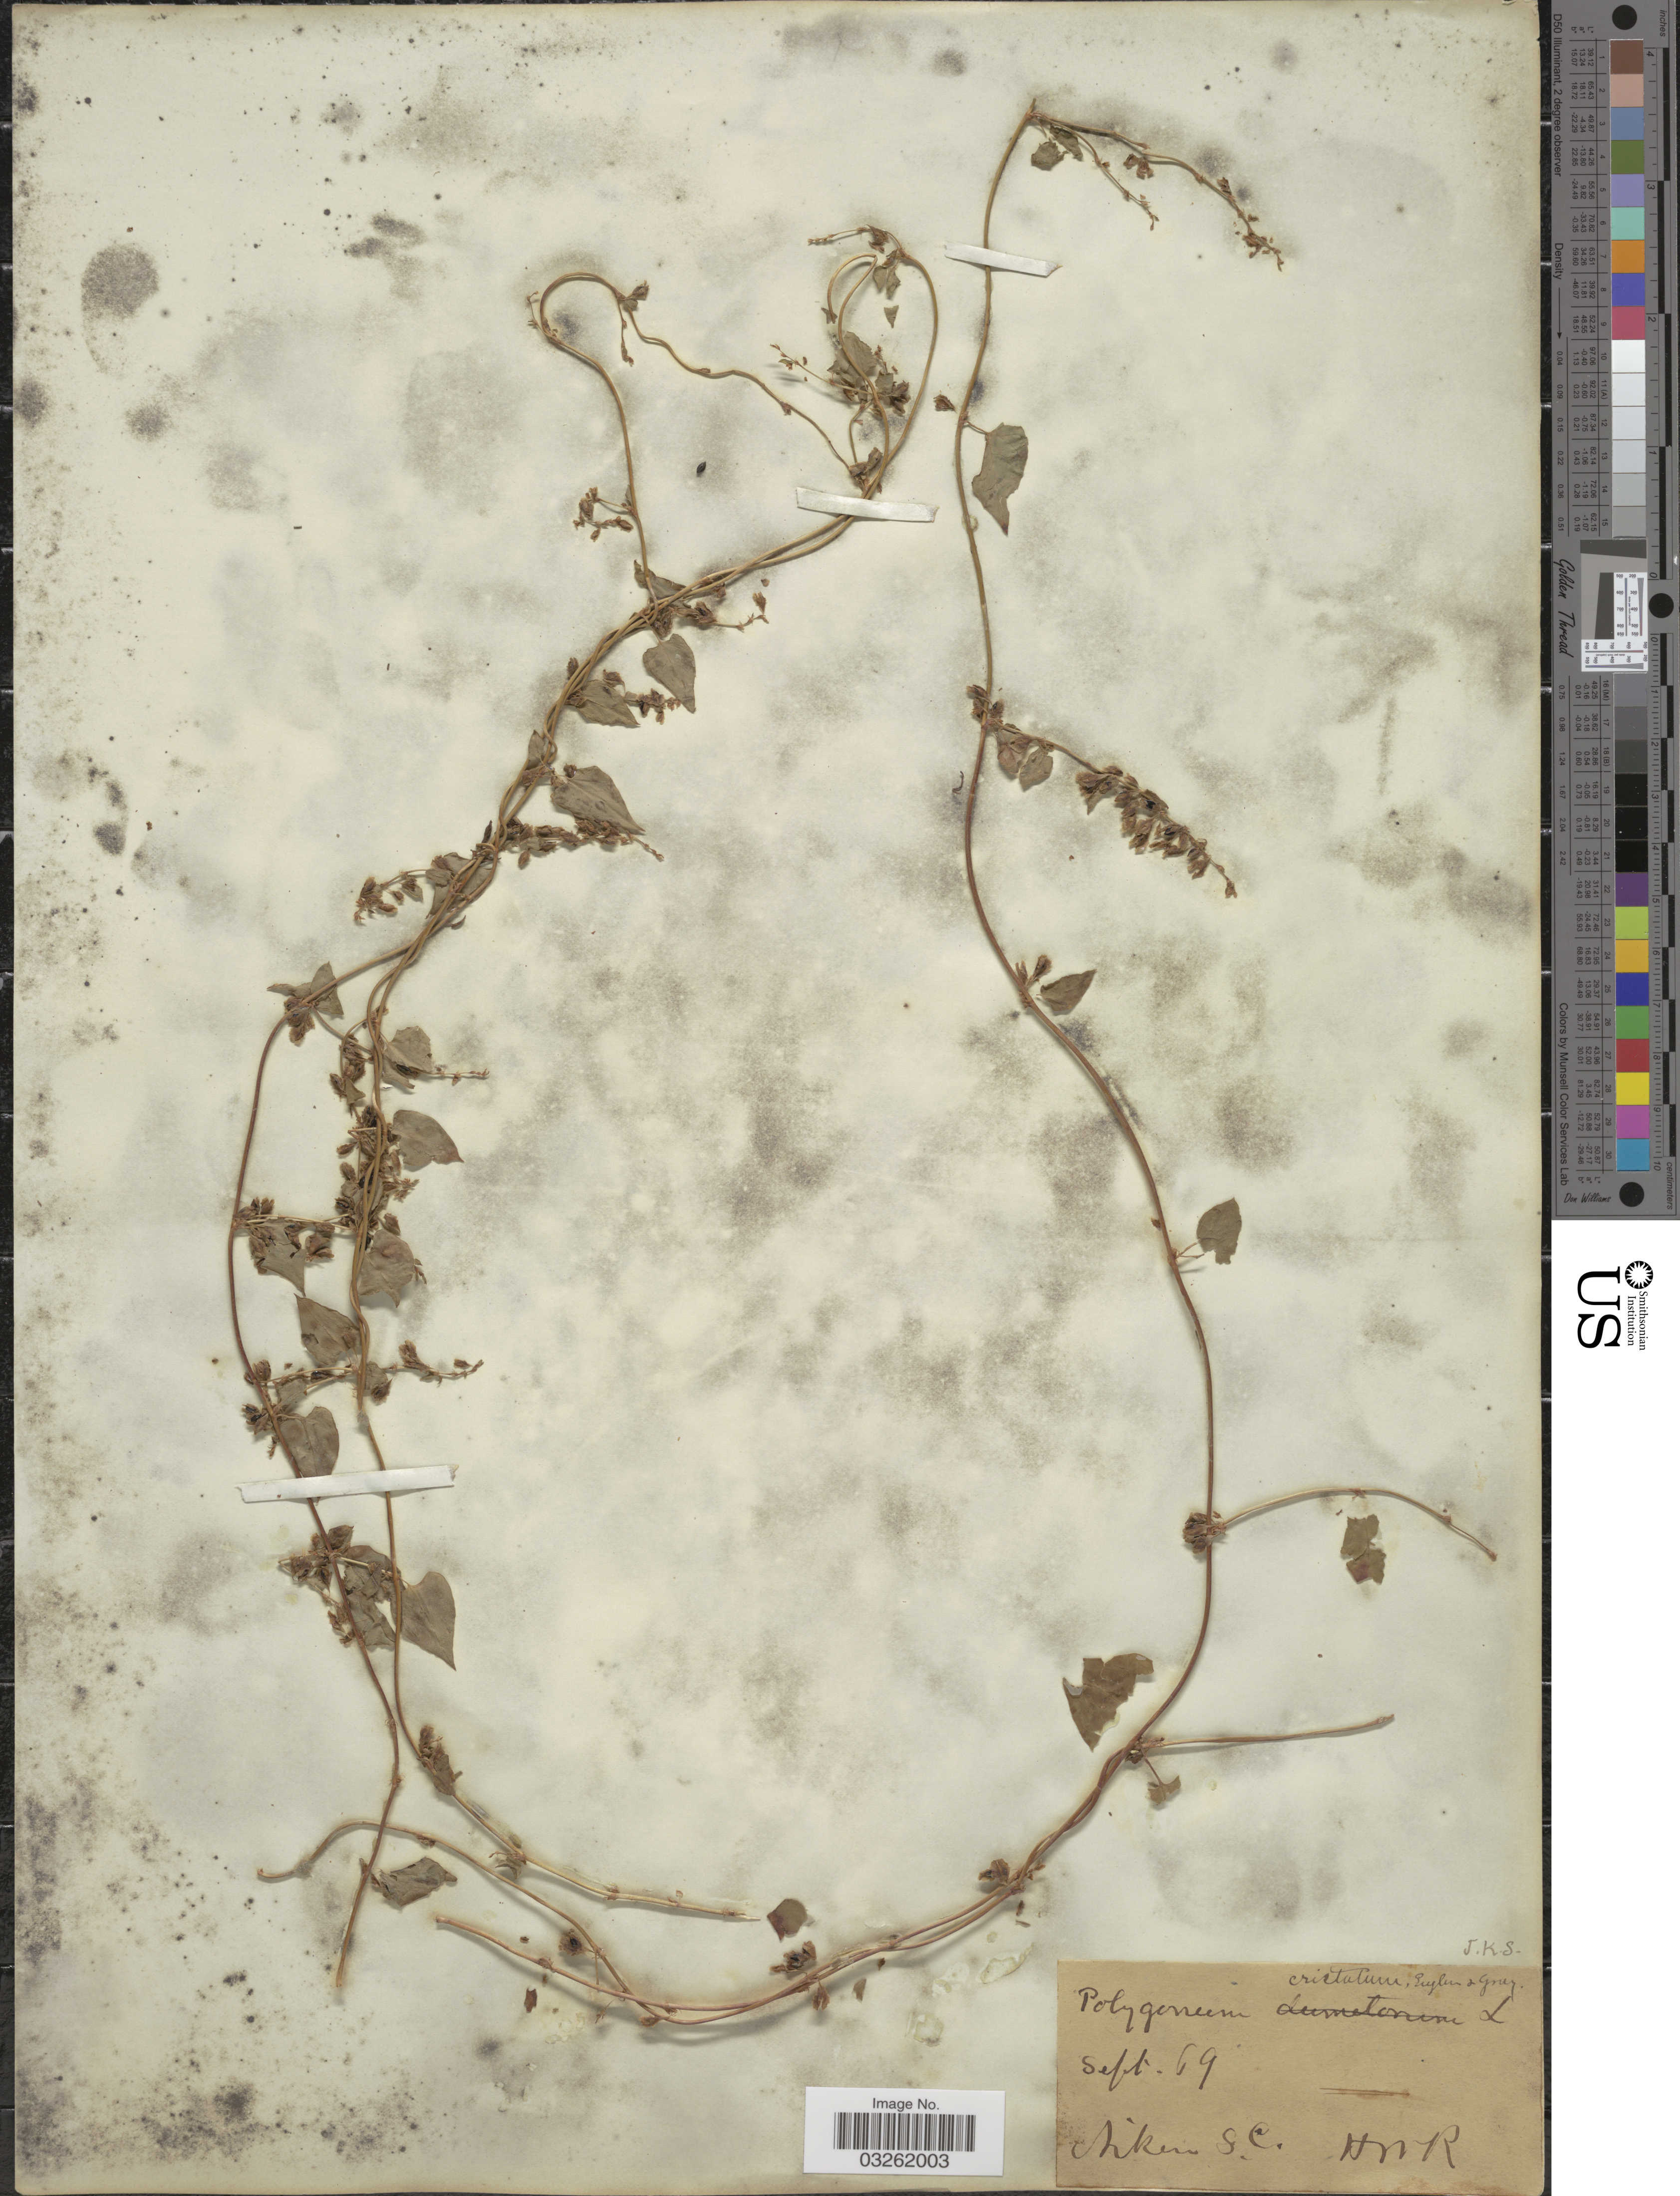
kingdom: Plantae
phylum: Tracheophyta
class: Magnoliopsida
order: Caryophyllales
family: Polygonaceae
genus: Fallopia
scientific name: Fallopia scandens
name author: (L.) Holub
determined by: Strong, Mark T., (BOT), Smithsonian Institution - National Museum of Natural History (UNITED STATES)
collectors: H. W. R.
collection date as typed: Transcribed d/m/y: /9/69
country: United States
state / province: South Carolina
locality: Aiken.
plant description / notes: Fallopia cristata (Engelm. & A. Gray) Holub here treated as a heterotypic synonym.